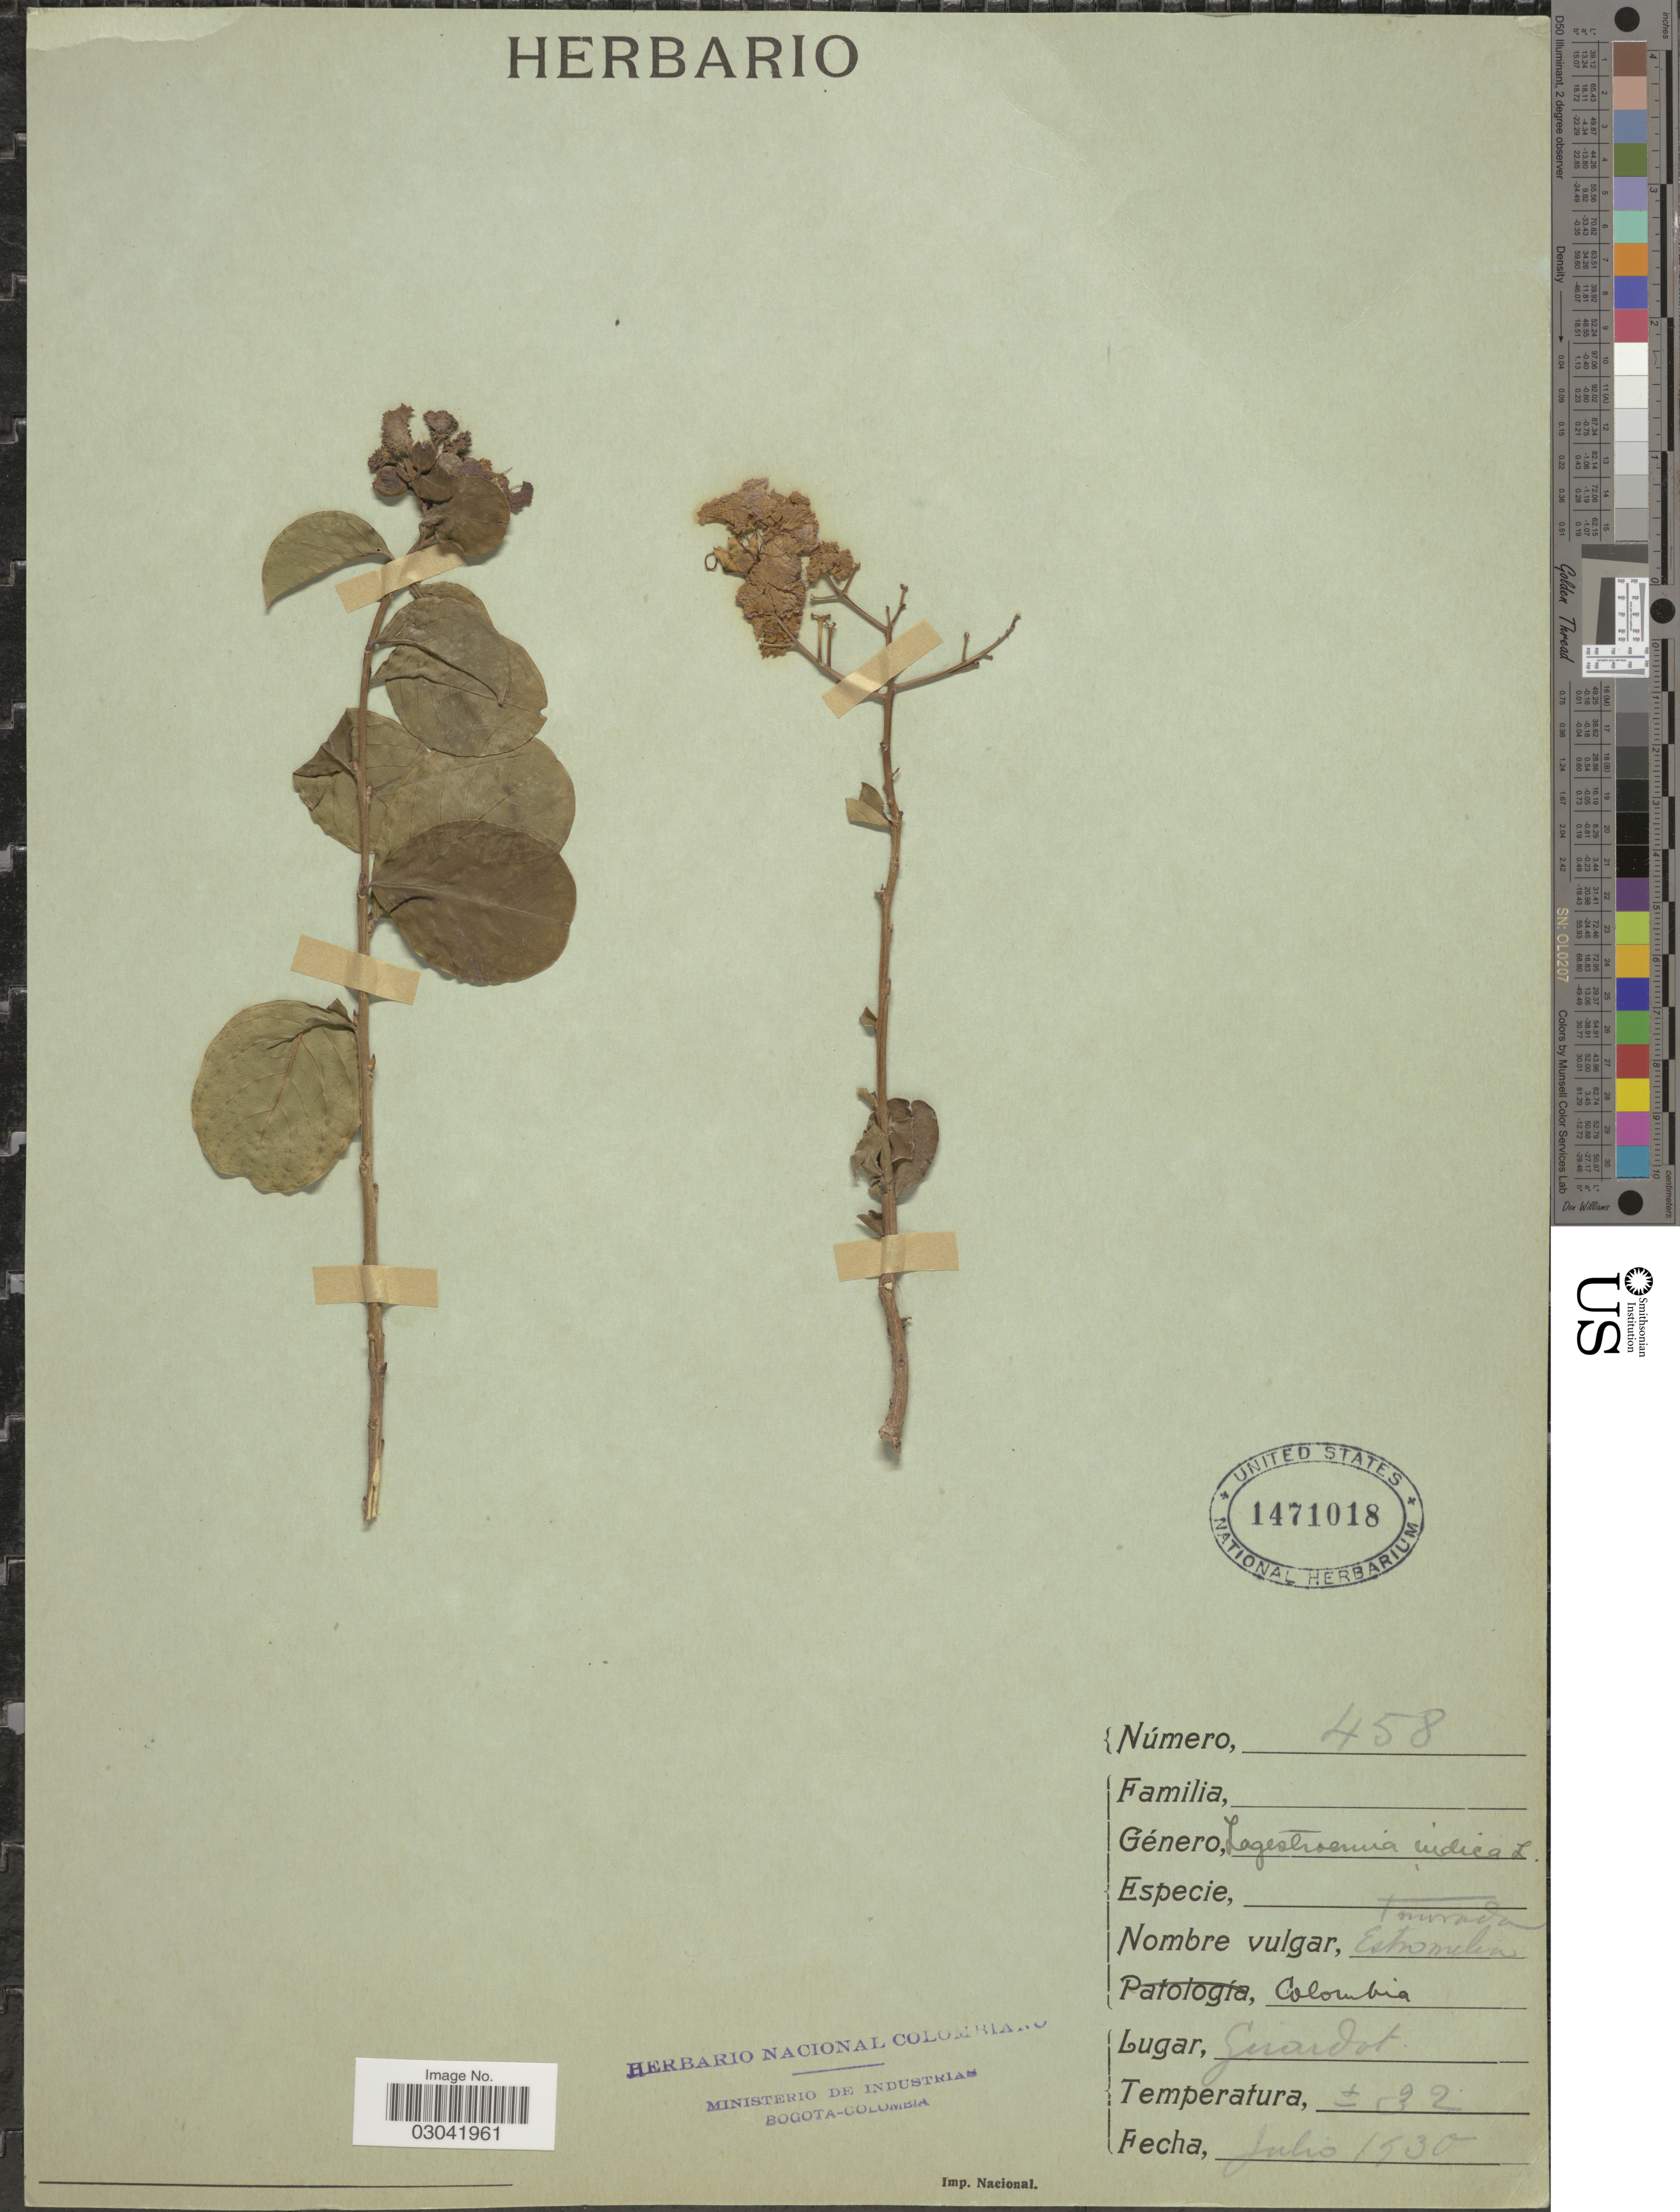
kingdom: Plantae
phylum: Tracheophyta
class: Magnoliopsida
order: Myrtales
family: Lythraceae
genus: Lagerstroemia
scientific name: Lagerstroemia indica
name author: L.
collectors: ex Herb. Nacional de Colombiano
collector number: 458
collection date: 1930-07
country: Colombia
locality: Guardot.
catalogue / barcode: US 1471018